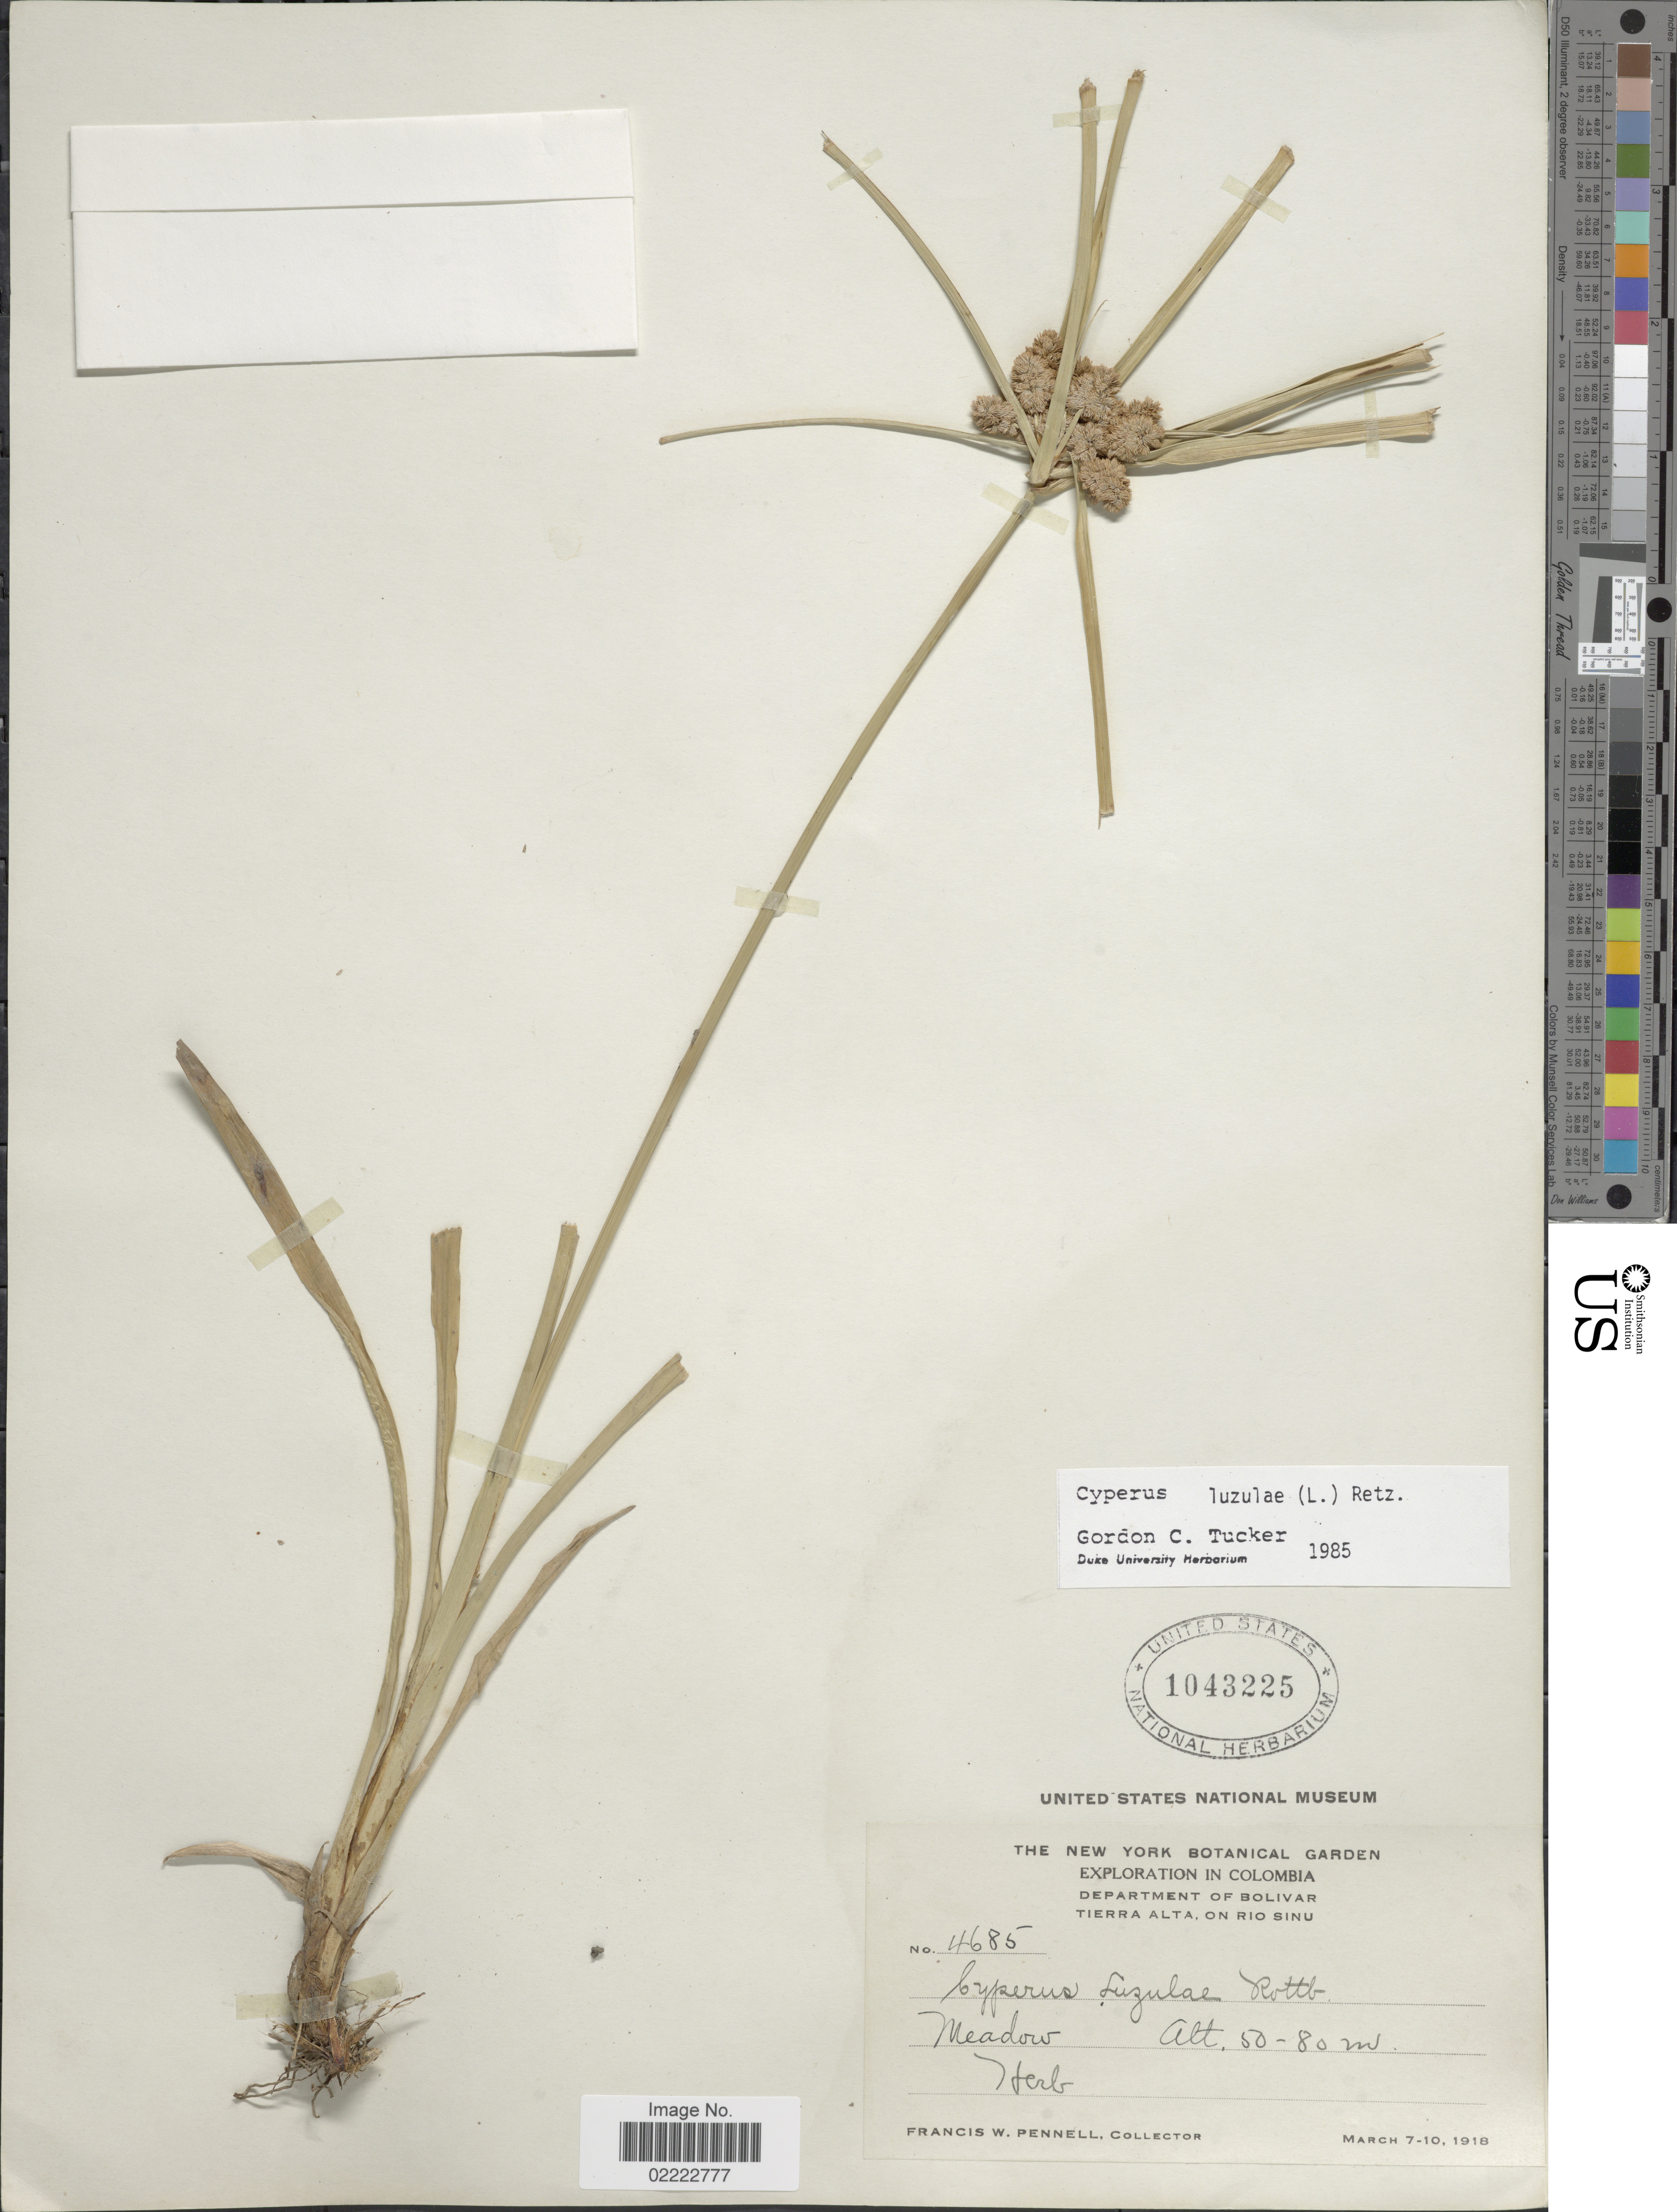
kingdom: Plantae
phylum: Tracheophyta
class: Liliopsida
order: Poales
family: Cyperaceae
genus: Cyperus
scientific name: Cyperus luzulae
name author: (L.) Rottb. ex Retz.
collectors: F. W. Pennell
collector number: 4685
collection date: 1918-03-07/1918-03-10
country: Colombia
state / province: Bolívar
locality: Tierra Alta, on Rio Sinu, Meadow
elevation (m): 50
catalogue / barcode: US 1043225